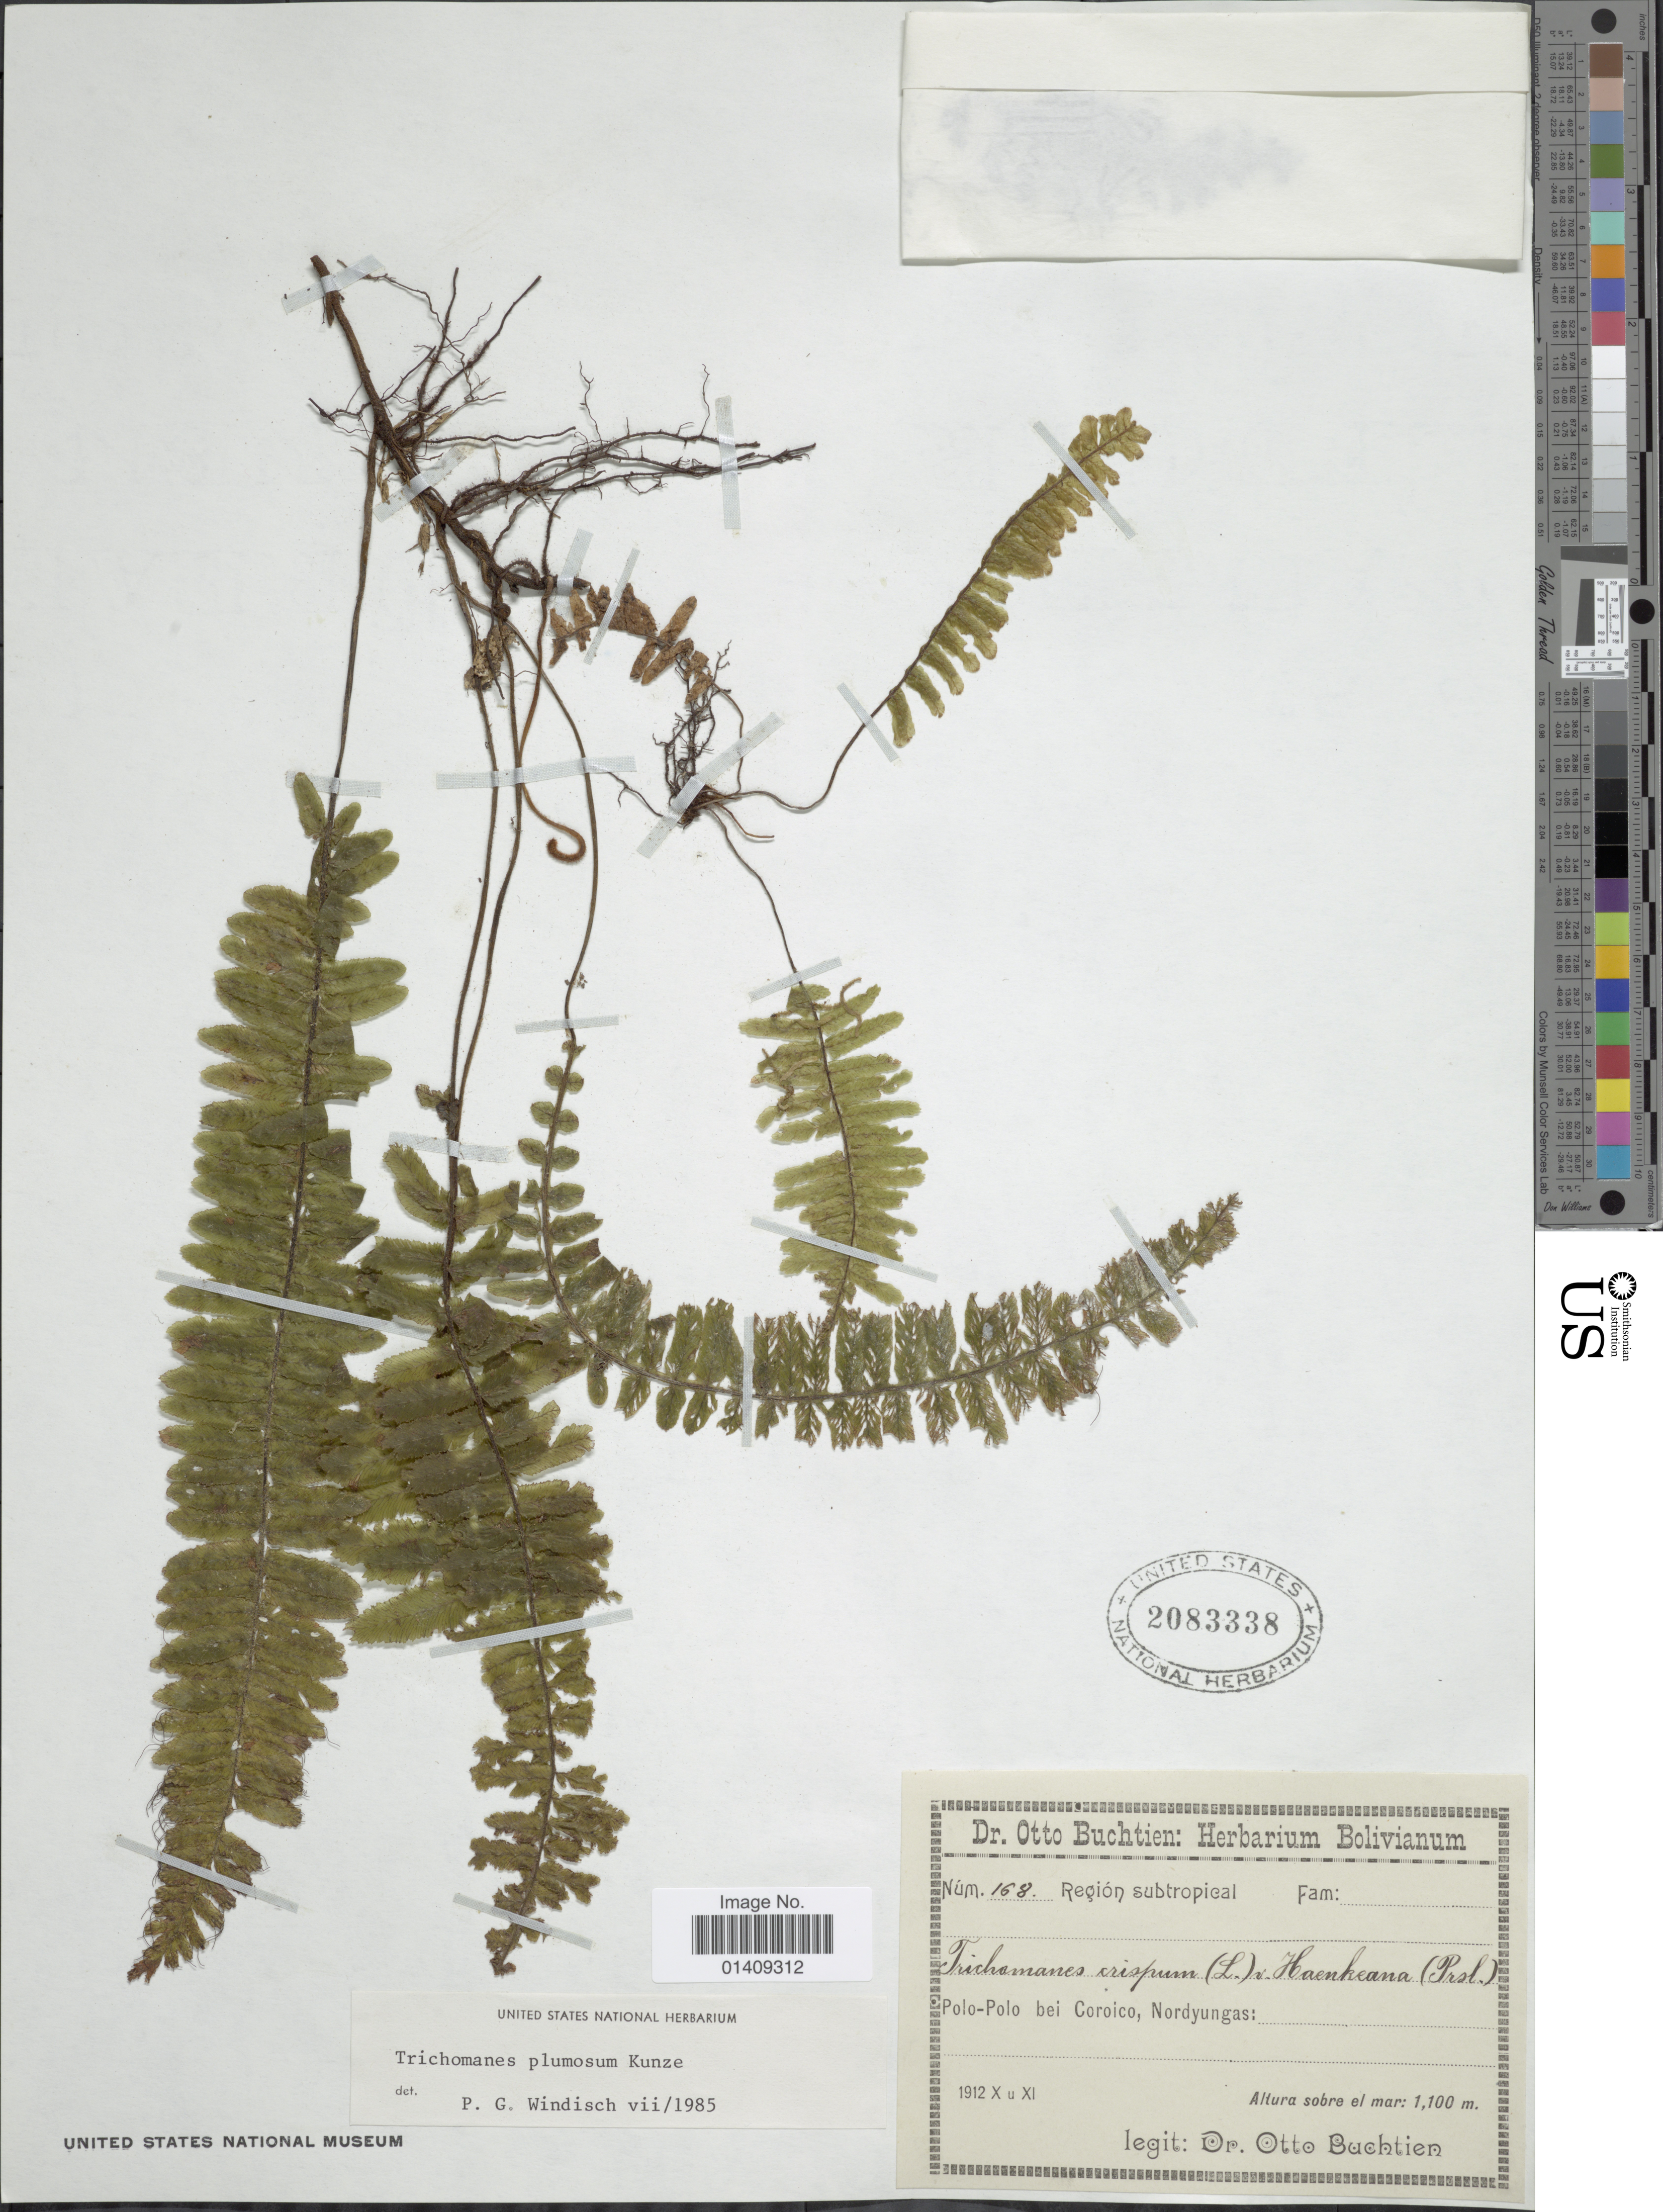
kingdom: Plantae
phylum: Tracheophyta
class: Polypodiopsida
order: Hymenophyllales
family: Hymenophyllaceae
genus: Trichomanes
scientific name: Trichomanes plumosum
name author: Kunze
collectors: O. Buchtien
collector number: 168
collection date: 1912-10/1912-11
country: Bolivia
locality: Polo-Polo bei Coroico, Nordyungas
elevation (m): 1100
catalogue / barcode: US 2083338